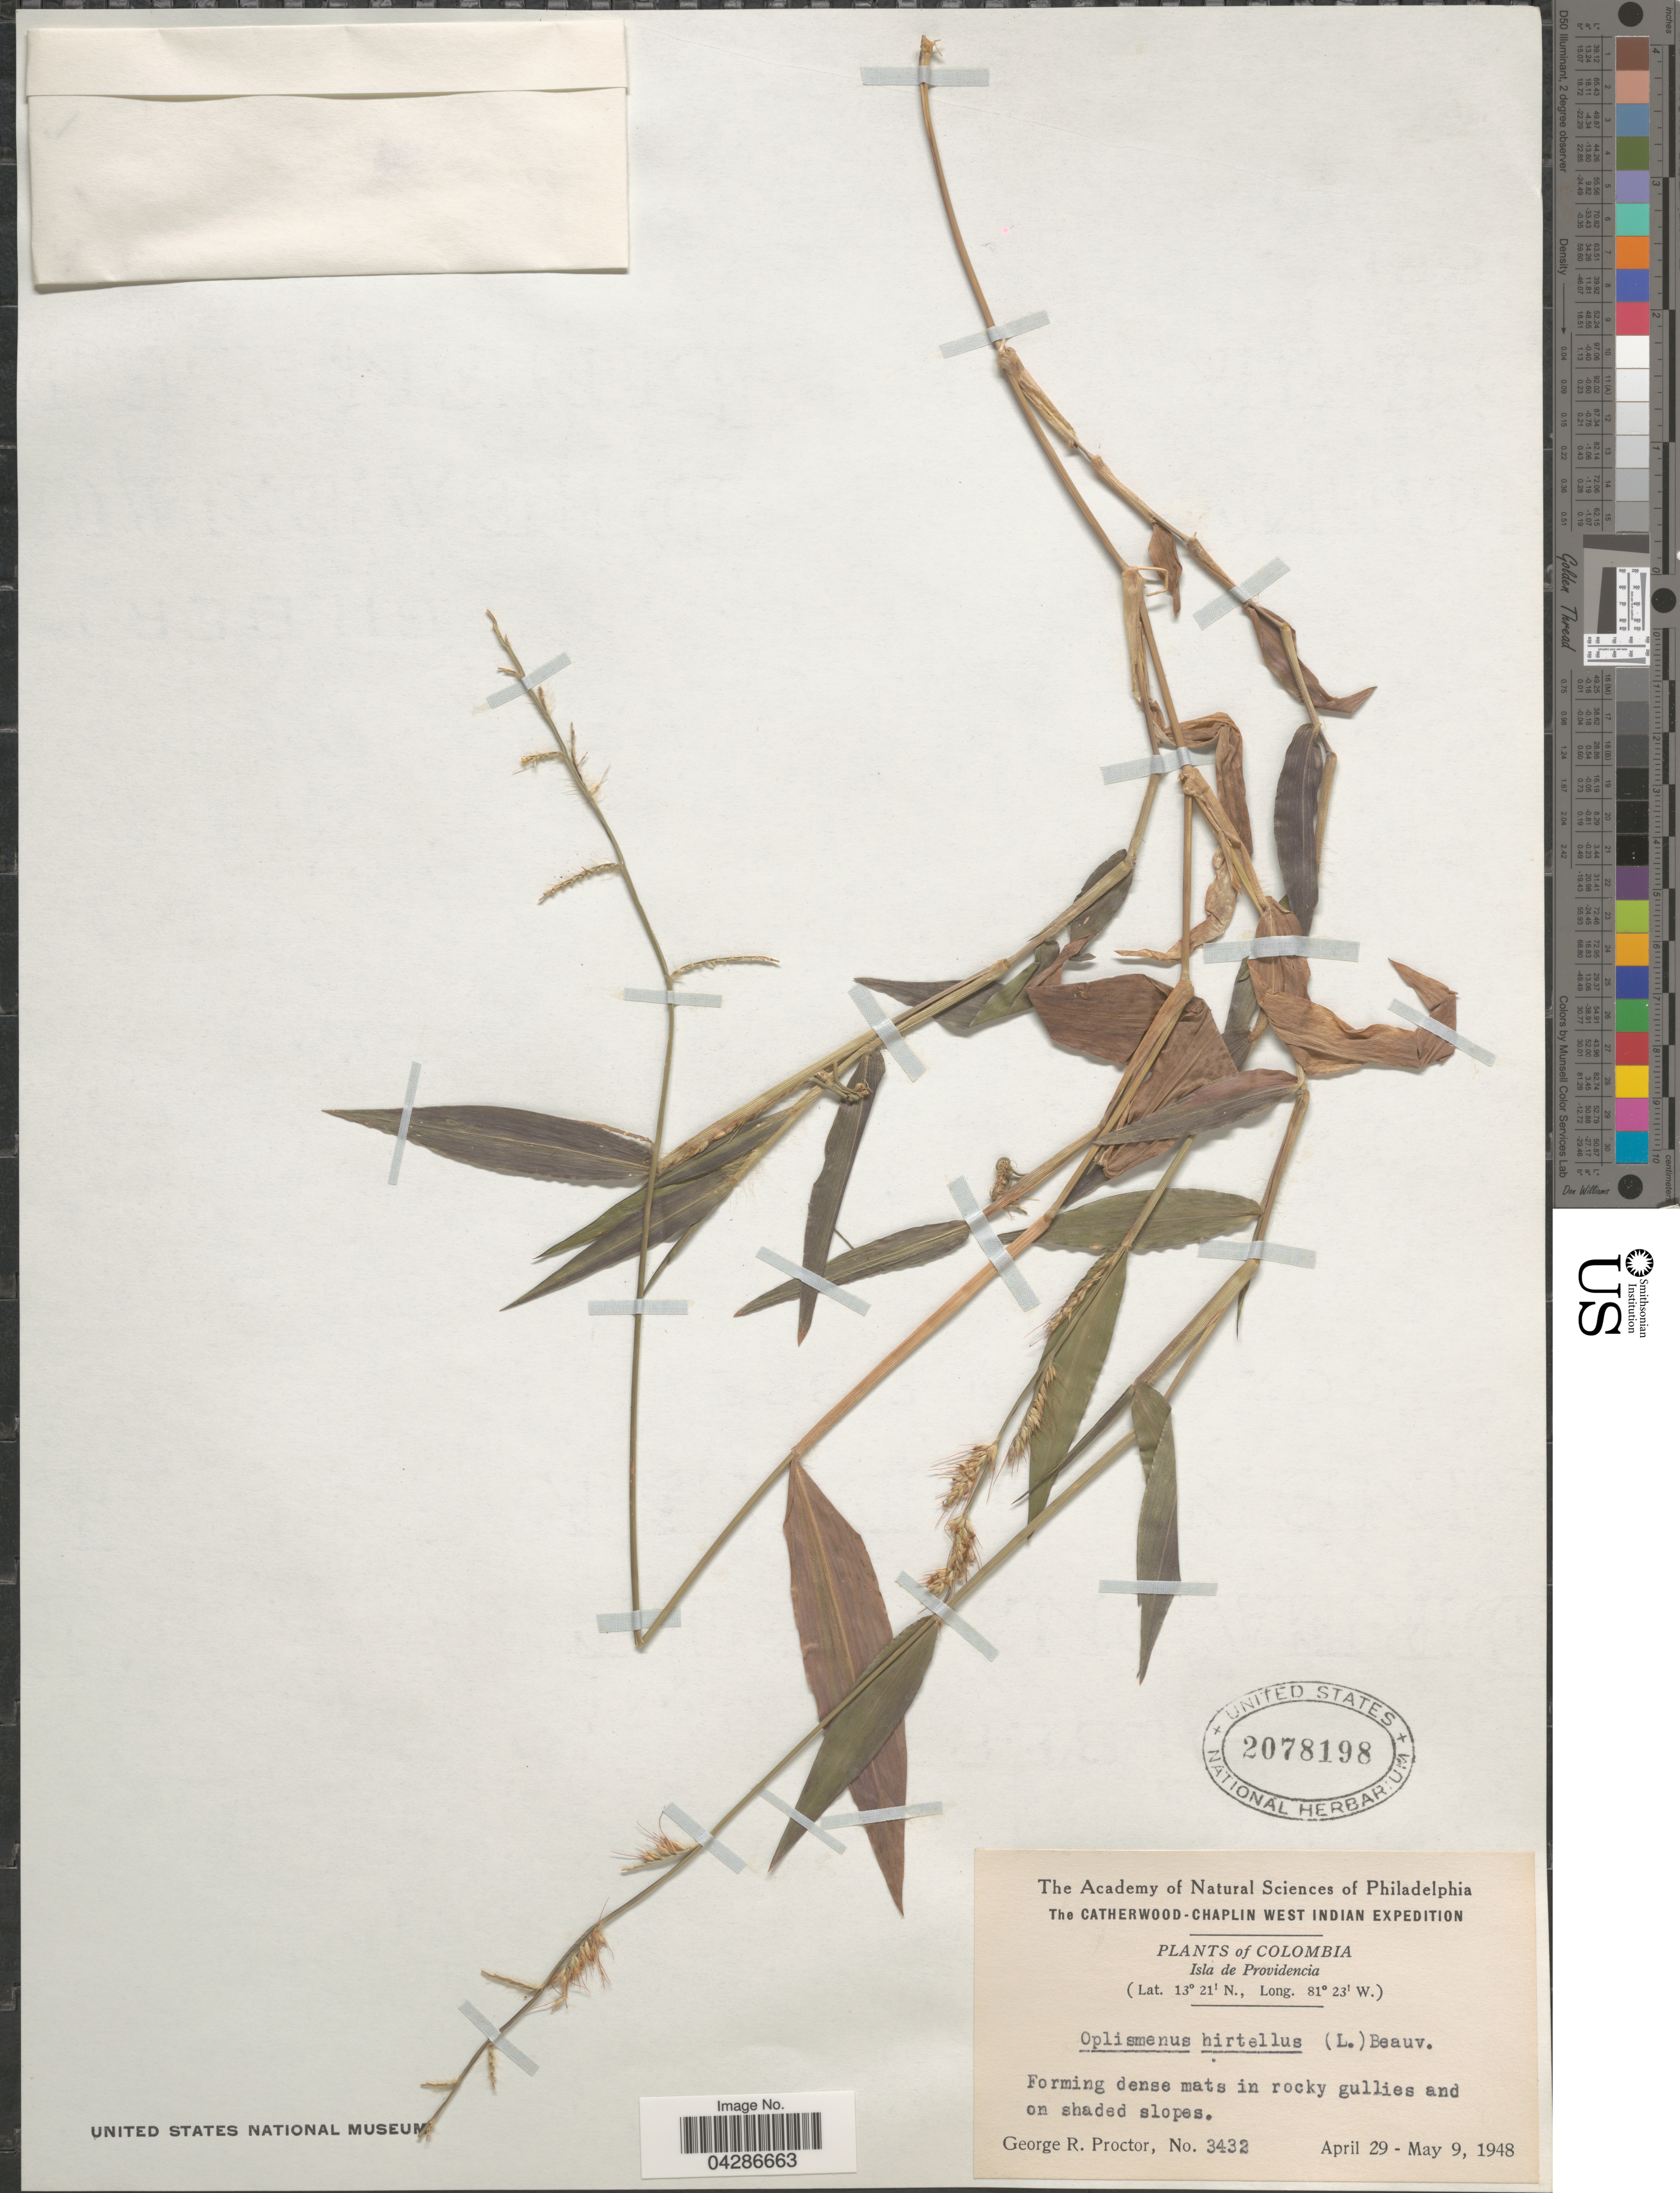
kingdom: Plantae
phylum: Tracheophyta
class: Liliopsida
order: Poales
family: Poaceae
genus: Oplismenus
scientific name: Oplismenus hirtellus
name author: (L.) P. Beauv.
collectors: G. R. Proctor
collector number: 3432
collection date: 1948-04-29/1948-05-09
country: Colombia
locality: The Catherwood-Chaplin West Indian Expedition. Isla de Providencia.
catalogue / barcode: US 2078198